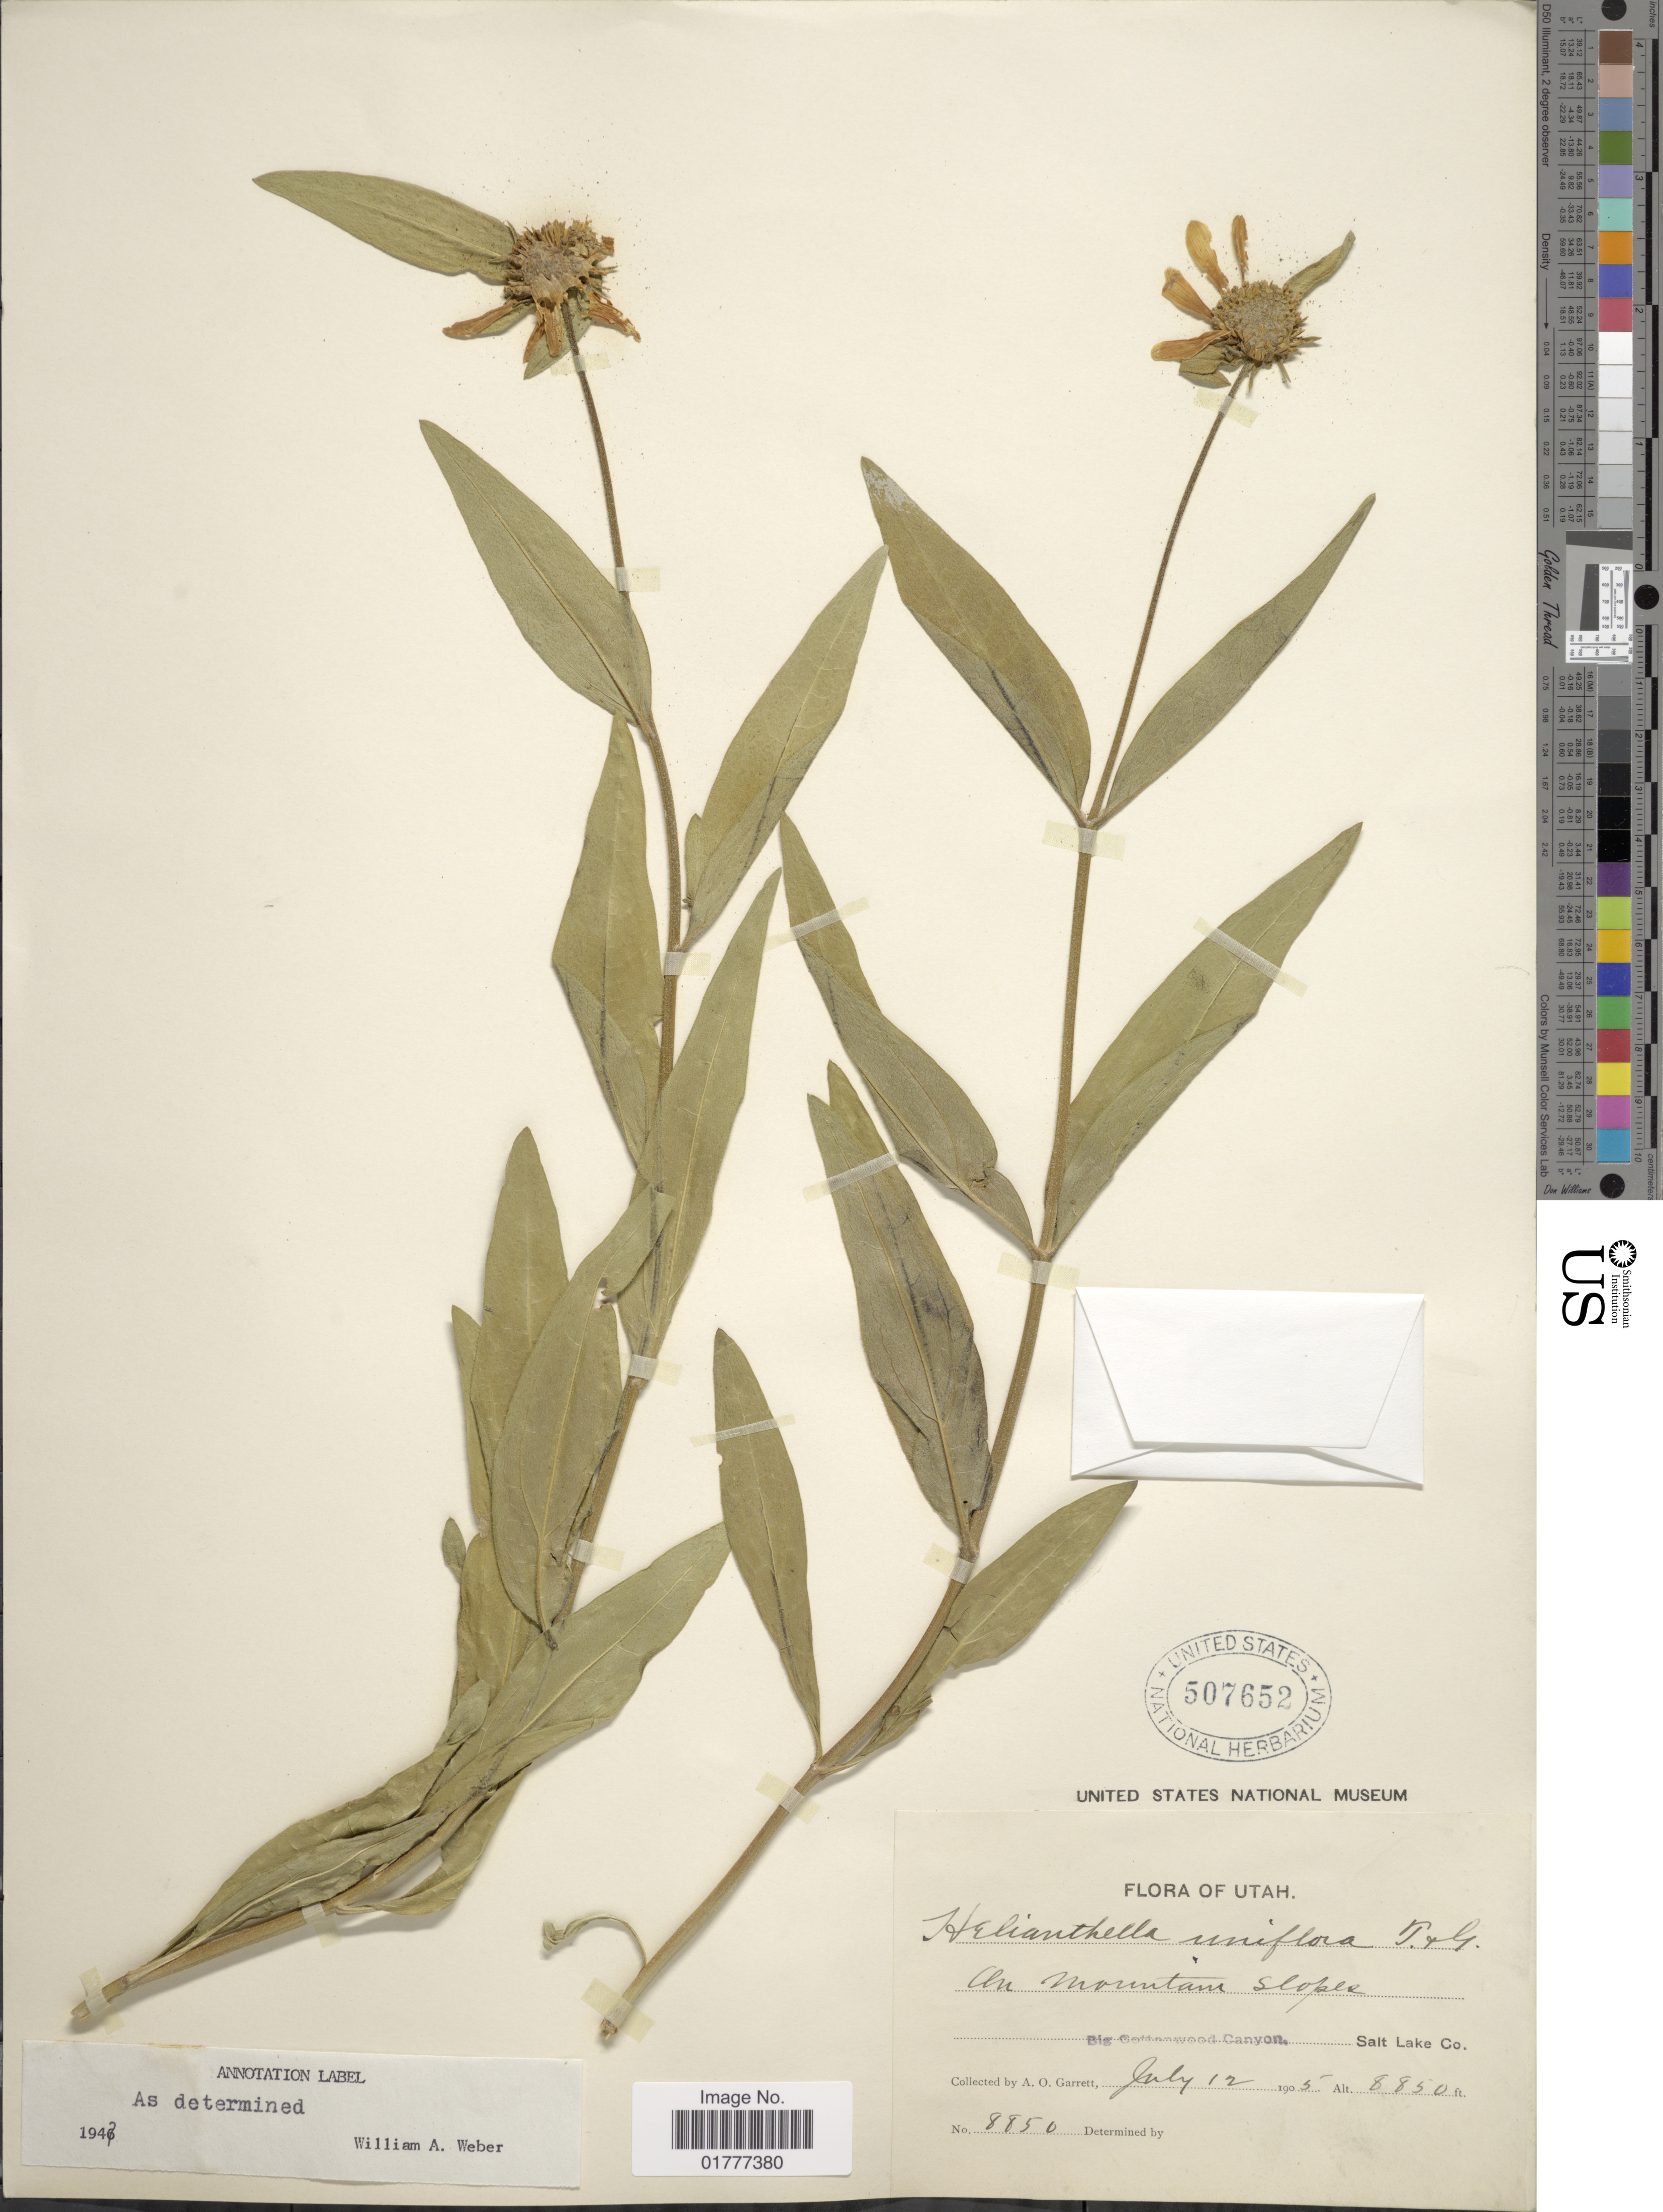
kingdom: Plantae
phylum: Tracheophyta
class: Magnoliopsida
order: Asterales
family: Asteraceae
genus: Helianthella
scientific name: Helianthella uniflora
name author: Torr. & A. Gray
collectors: A. O. Garrett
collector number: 8850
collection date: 1905-07-12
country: United States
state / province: Utah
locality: On mountain slopes, Big Cottonwood Canyon, Salt Lake Co.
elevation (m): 2697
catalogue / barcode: US 507652